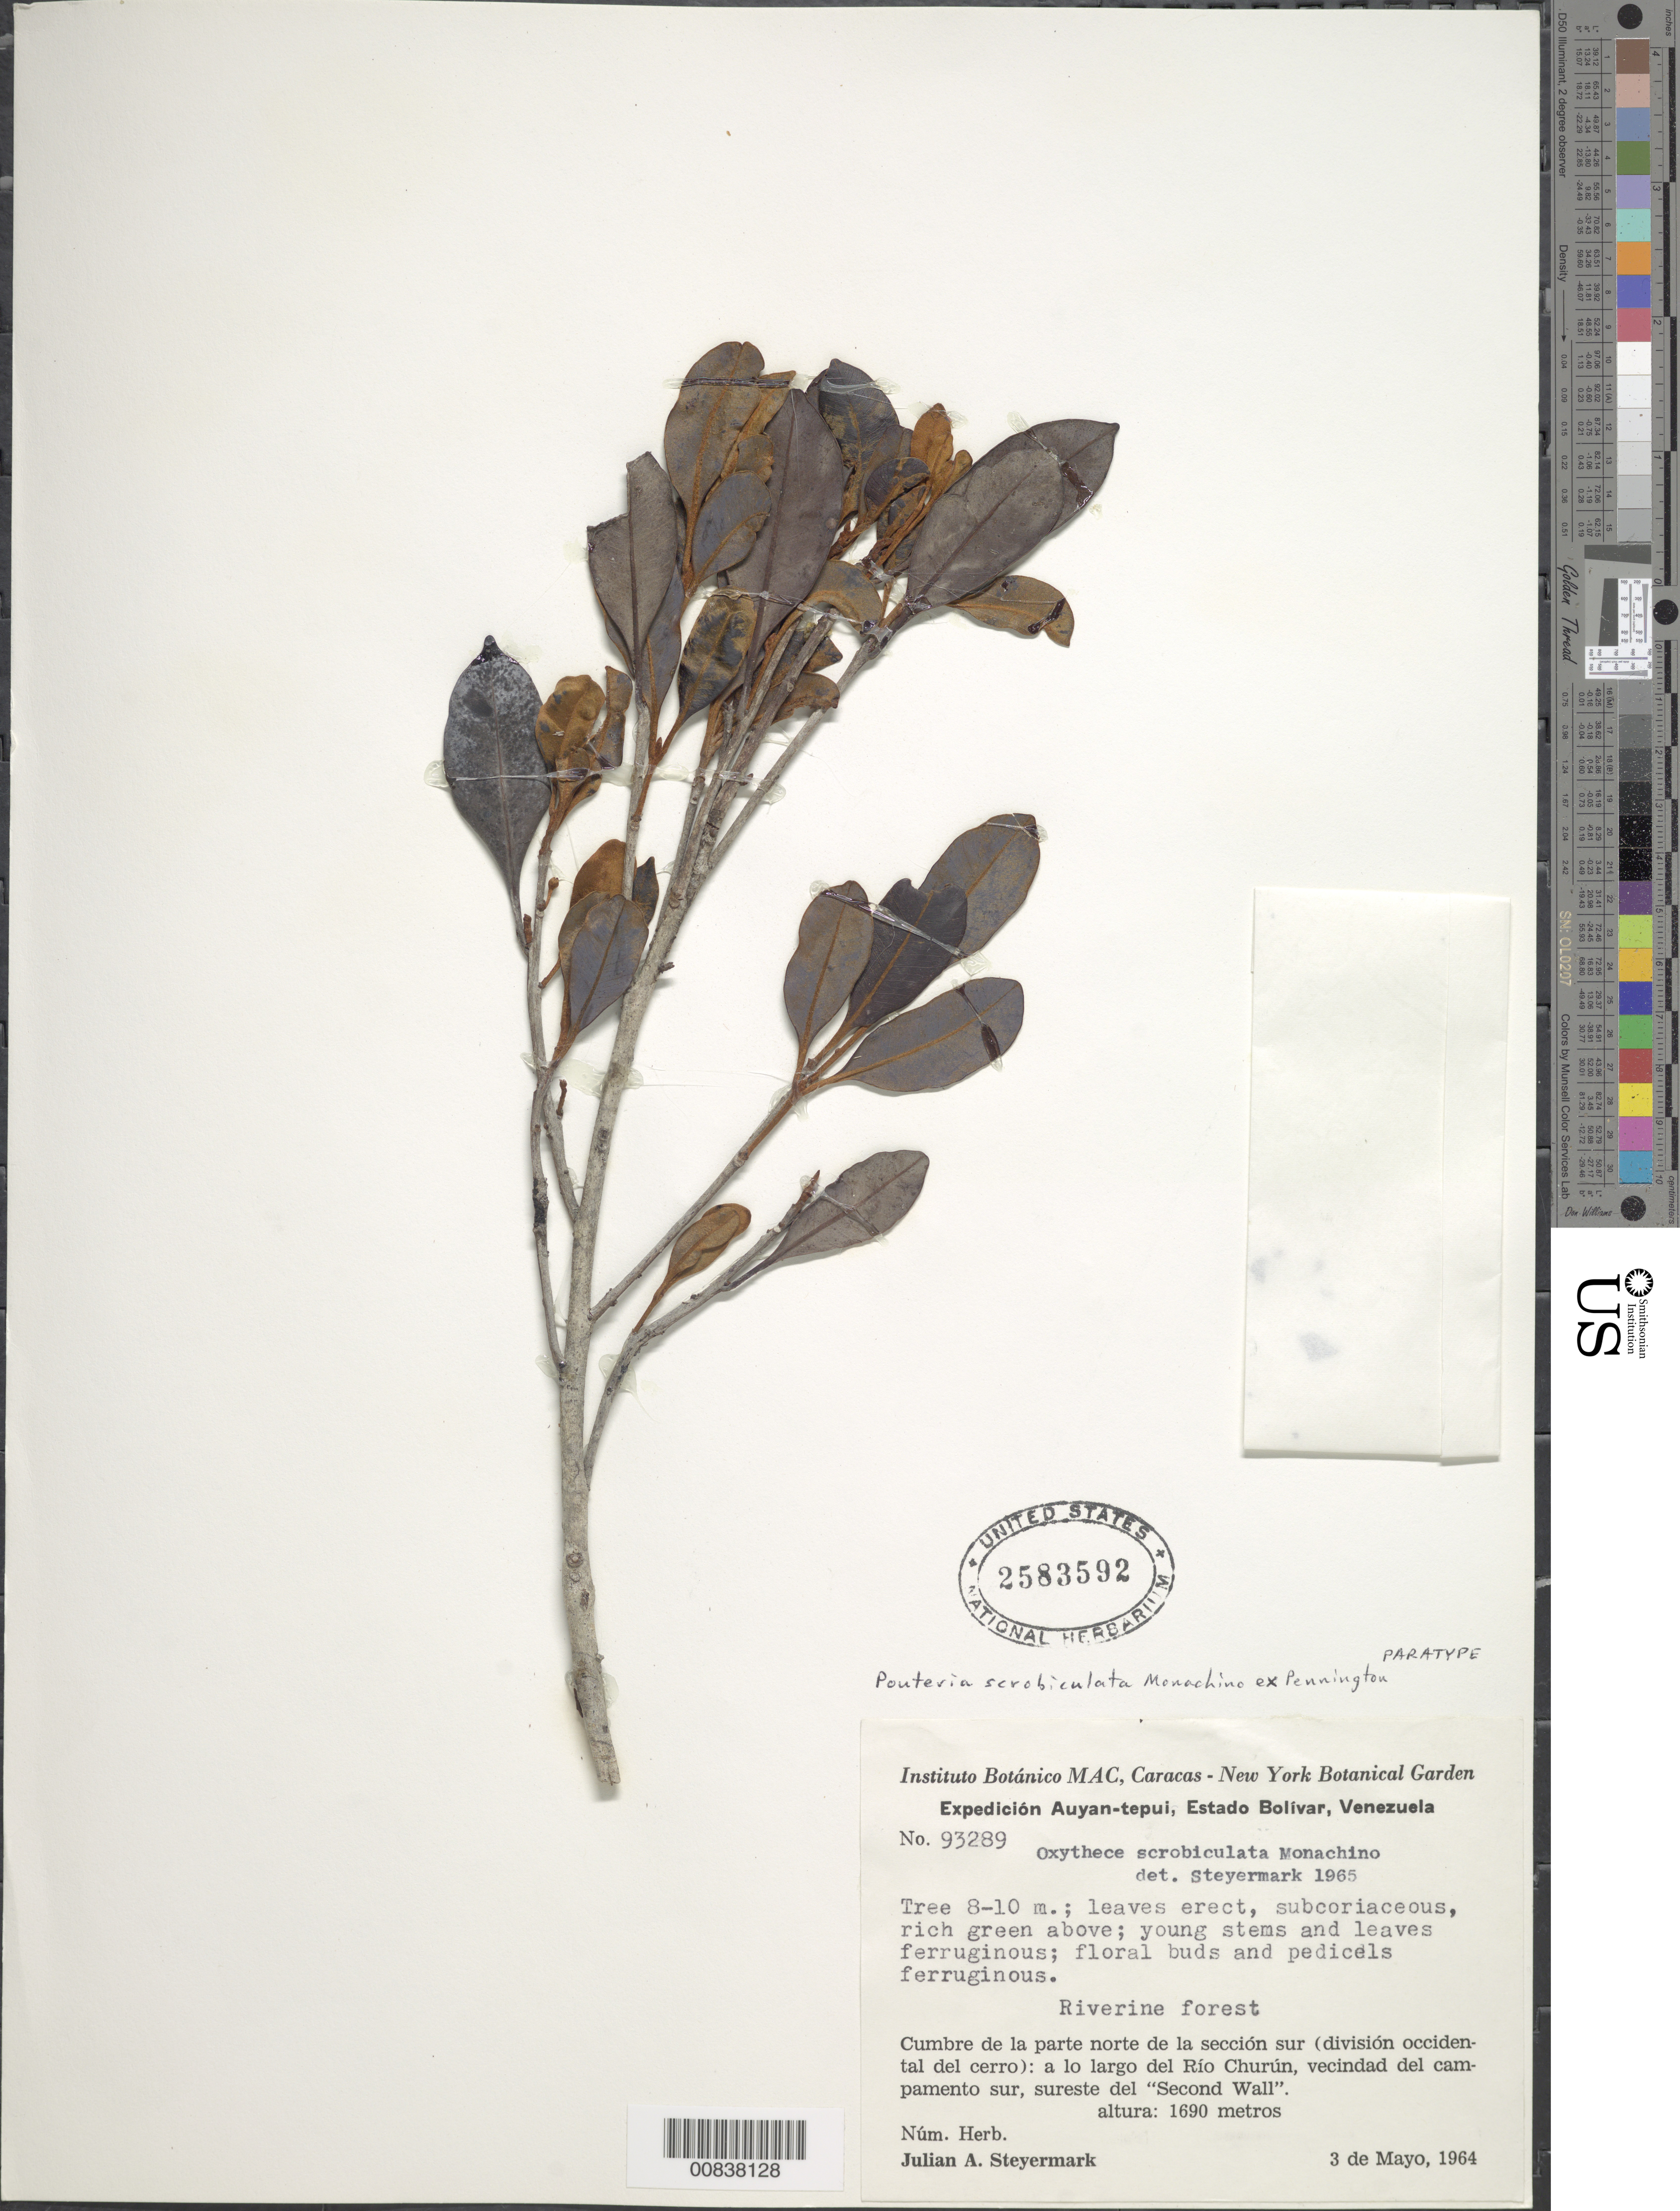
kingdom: Plantae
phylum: Tracheophyta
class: Magnoliopsida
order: Ericales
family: Sapotaceae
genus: Pouteria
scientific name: Pouteria scrobiculata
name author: Monach. ex T.D. Penn.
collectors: J. Steyermark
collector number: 93289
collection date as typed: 3-May-64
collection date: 1964-05-03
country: Venezuela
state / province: Bolívar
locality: Auyan-tepuí, Río Churún; cumbre de la parte norte de la seccion sur (division occidental del cerro); a lo largo del Rio Churún, vecindad del campamento sur, sureste del "Second Wall"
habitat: Riverine forest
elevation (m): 1690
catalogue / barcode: US 2583592